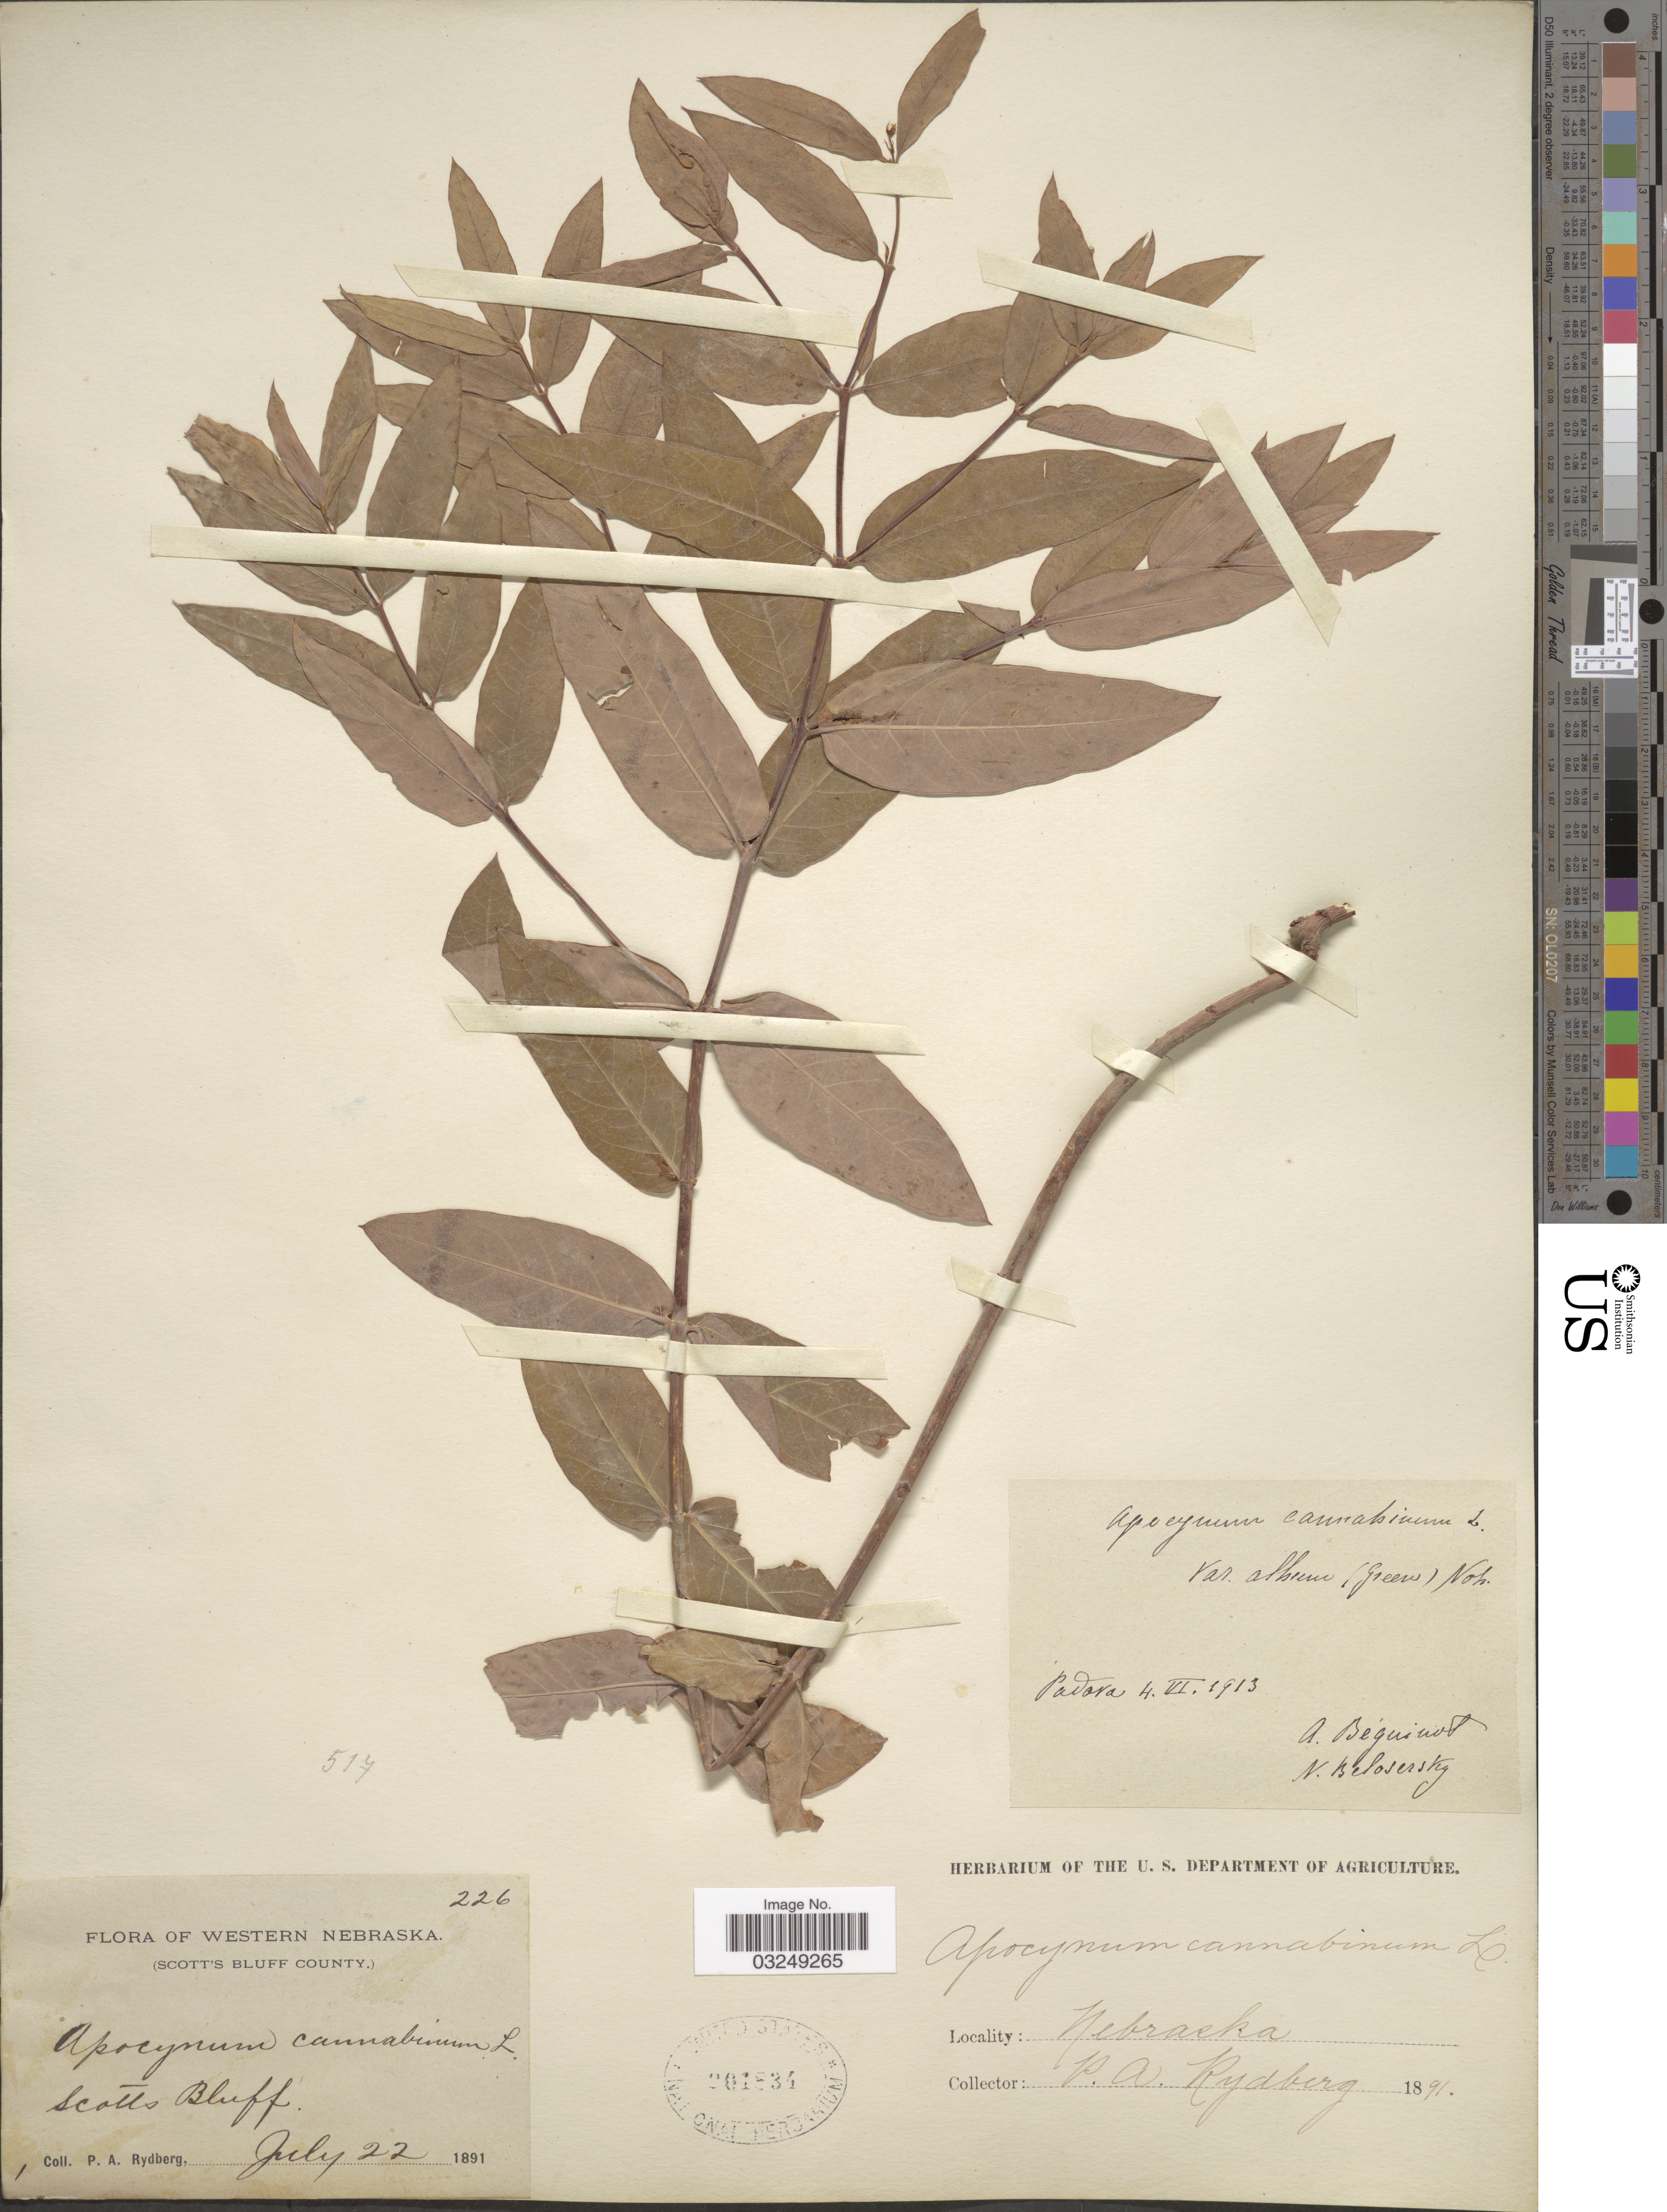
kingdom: Plantae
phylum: Tracheophyta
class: Magnoliopsida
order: Gentianales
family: Apocynaceae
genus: Apocynum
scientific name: Apocynum album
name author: Greene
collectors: P. A. Rydberg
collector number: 226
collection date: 1891-07-22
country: United States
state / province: Nebraska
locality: Western Nebraska. (Scott's Bluff County). Scotts Bluff.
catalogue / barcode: US 201834